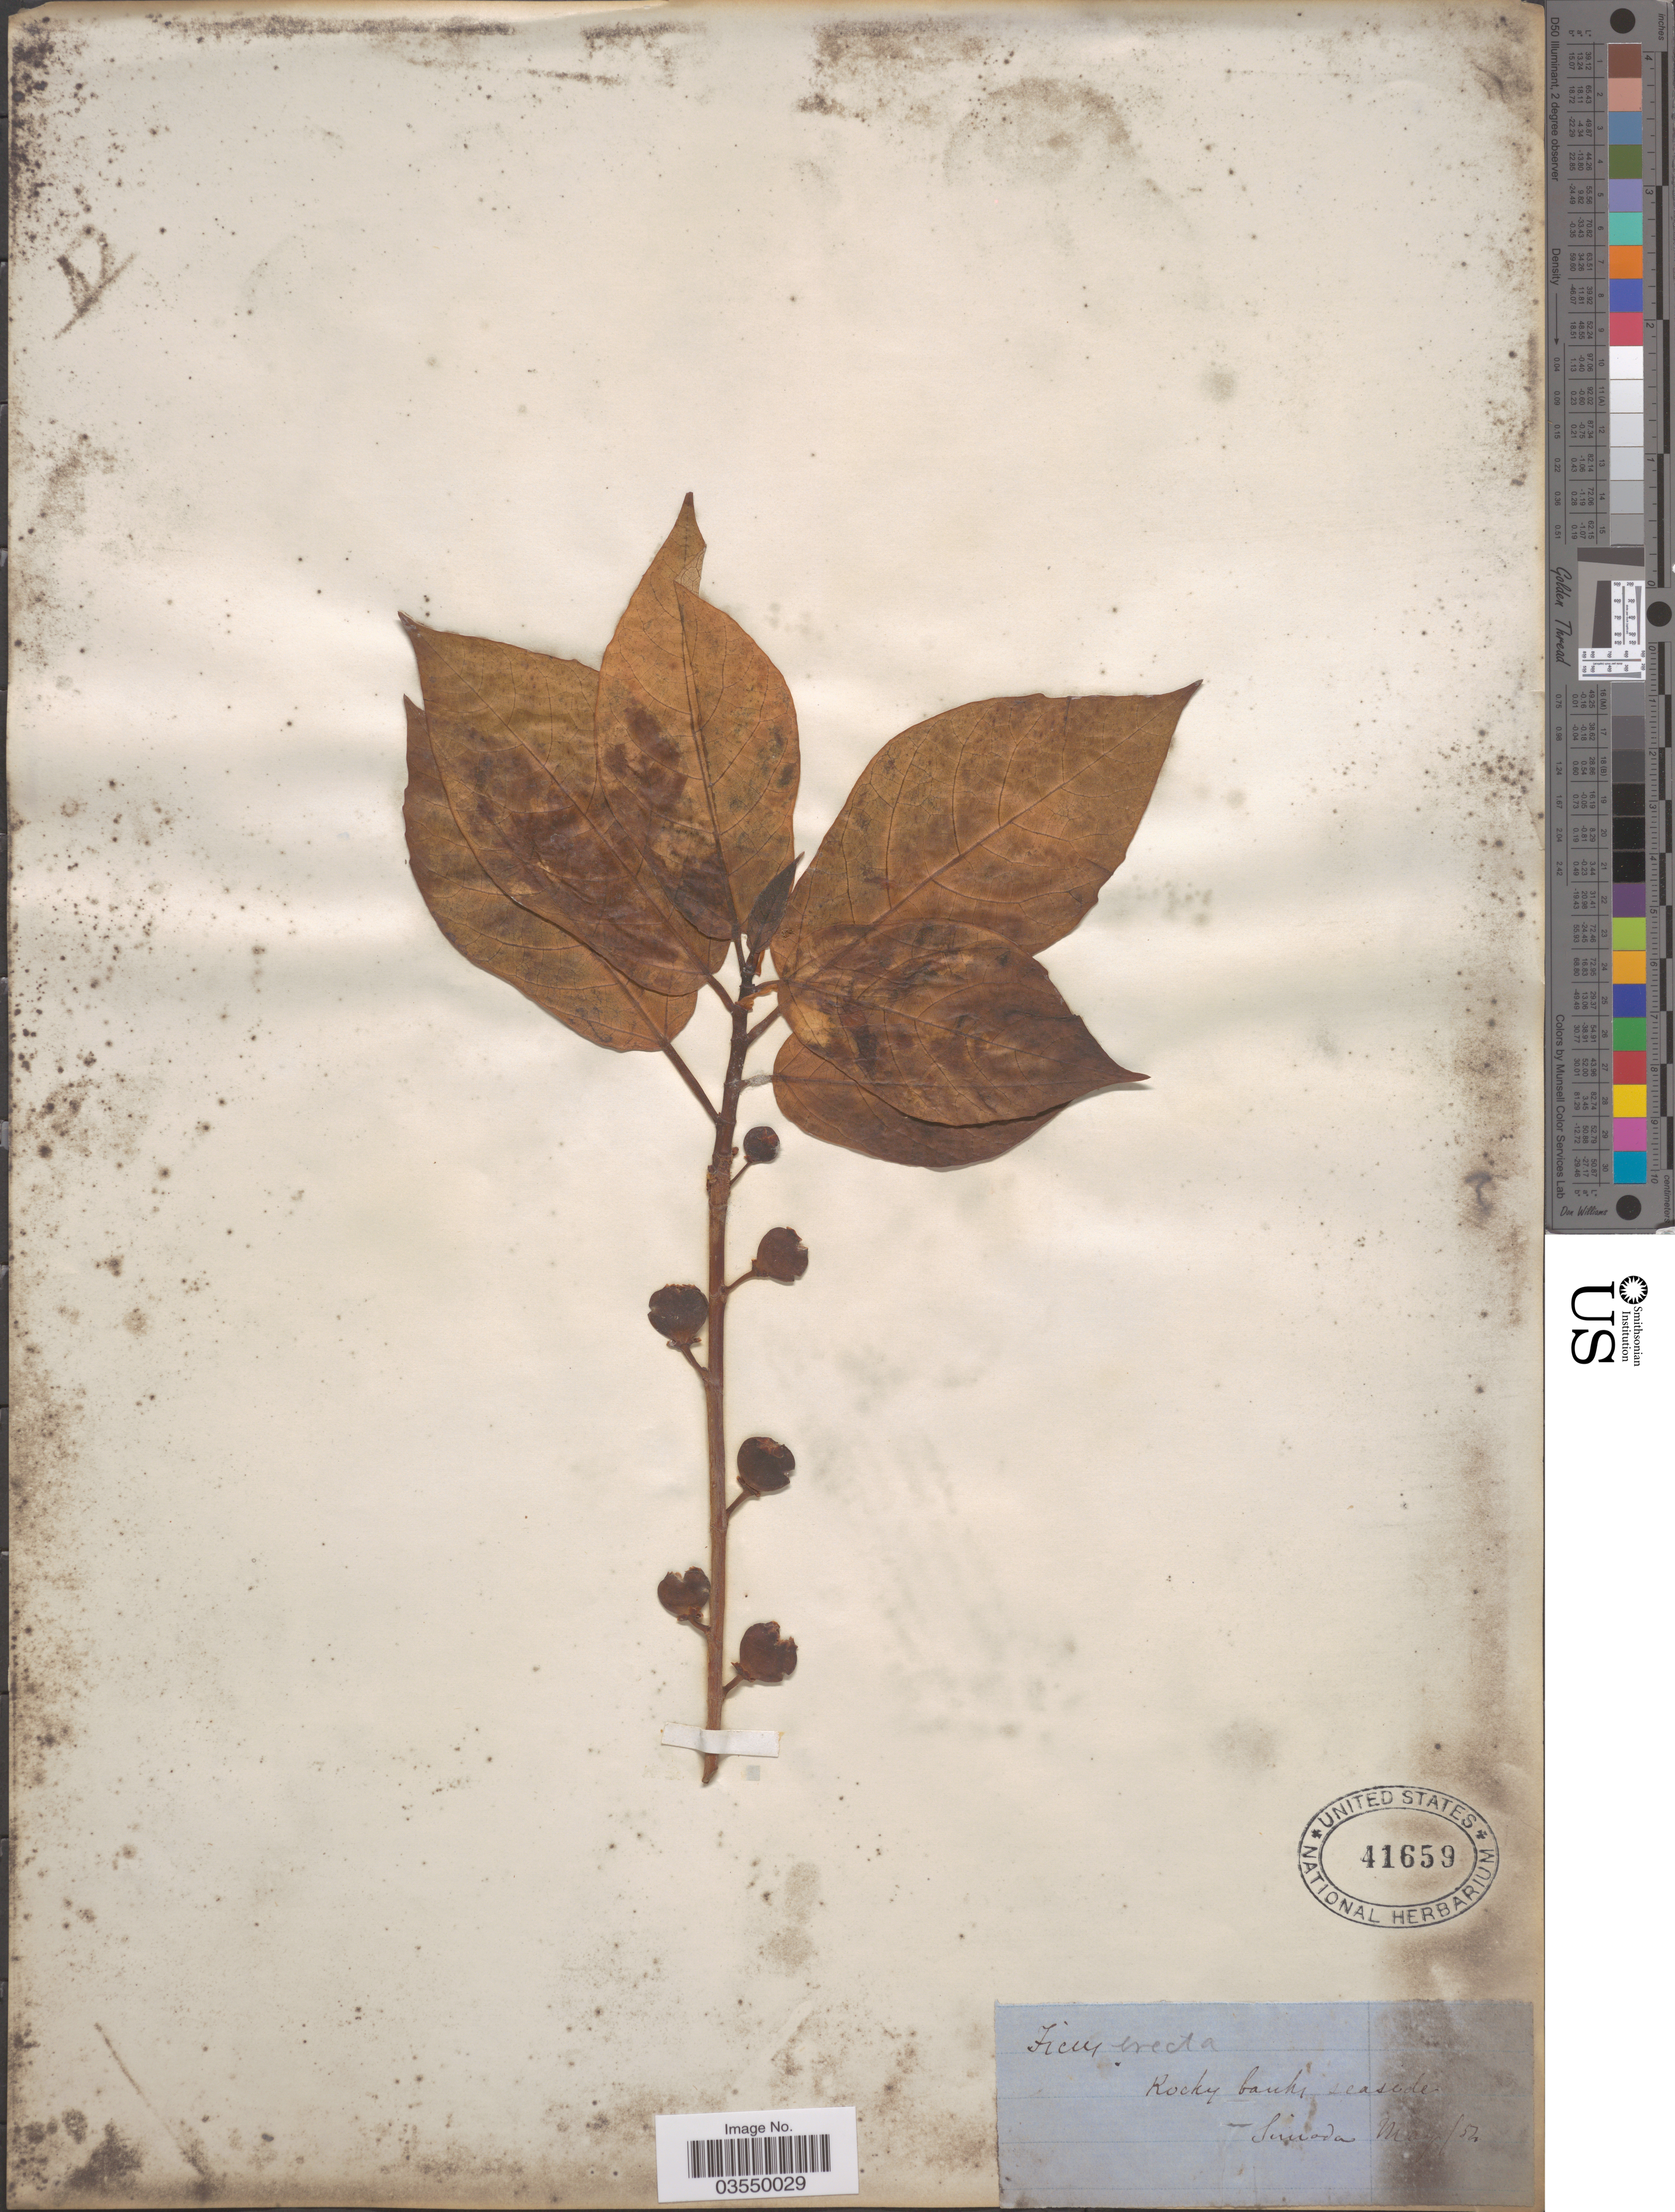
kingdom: Plantae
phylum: Tracheophyta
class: Magnoliopsida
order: Rosales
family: Moraceae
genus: Ficus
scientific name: Ficus erecta var. erecta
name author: Thunb.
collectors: Simoda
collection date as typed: Transcribed d/m/y: /5/54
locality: Rocky banks seaside.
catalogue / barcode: US 41659